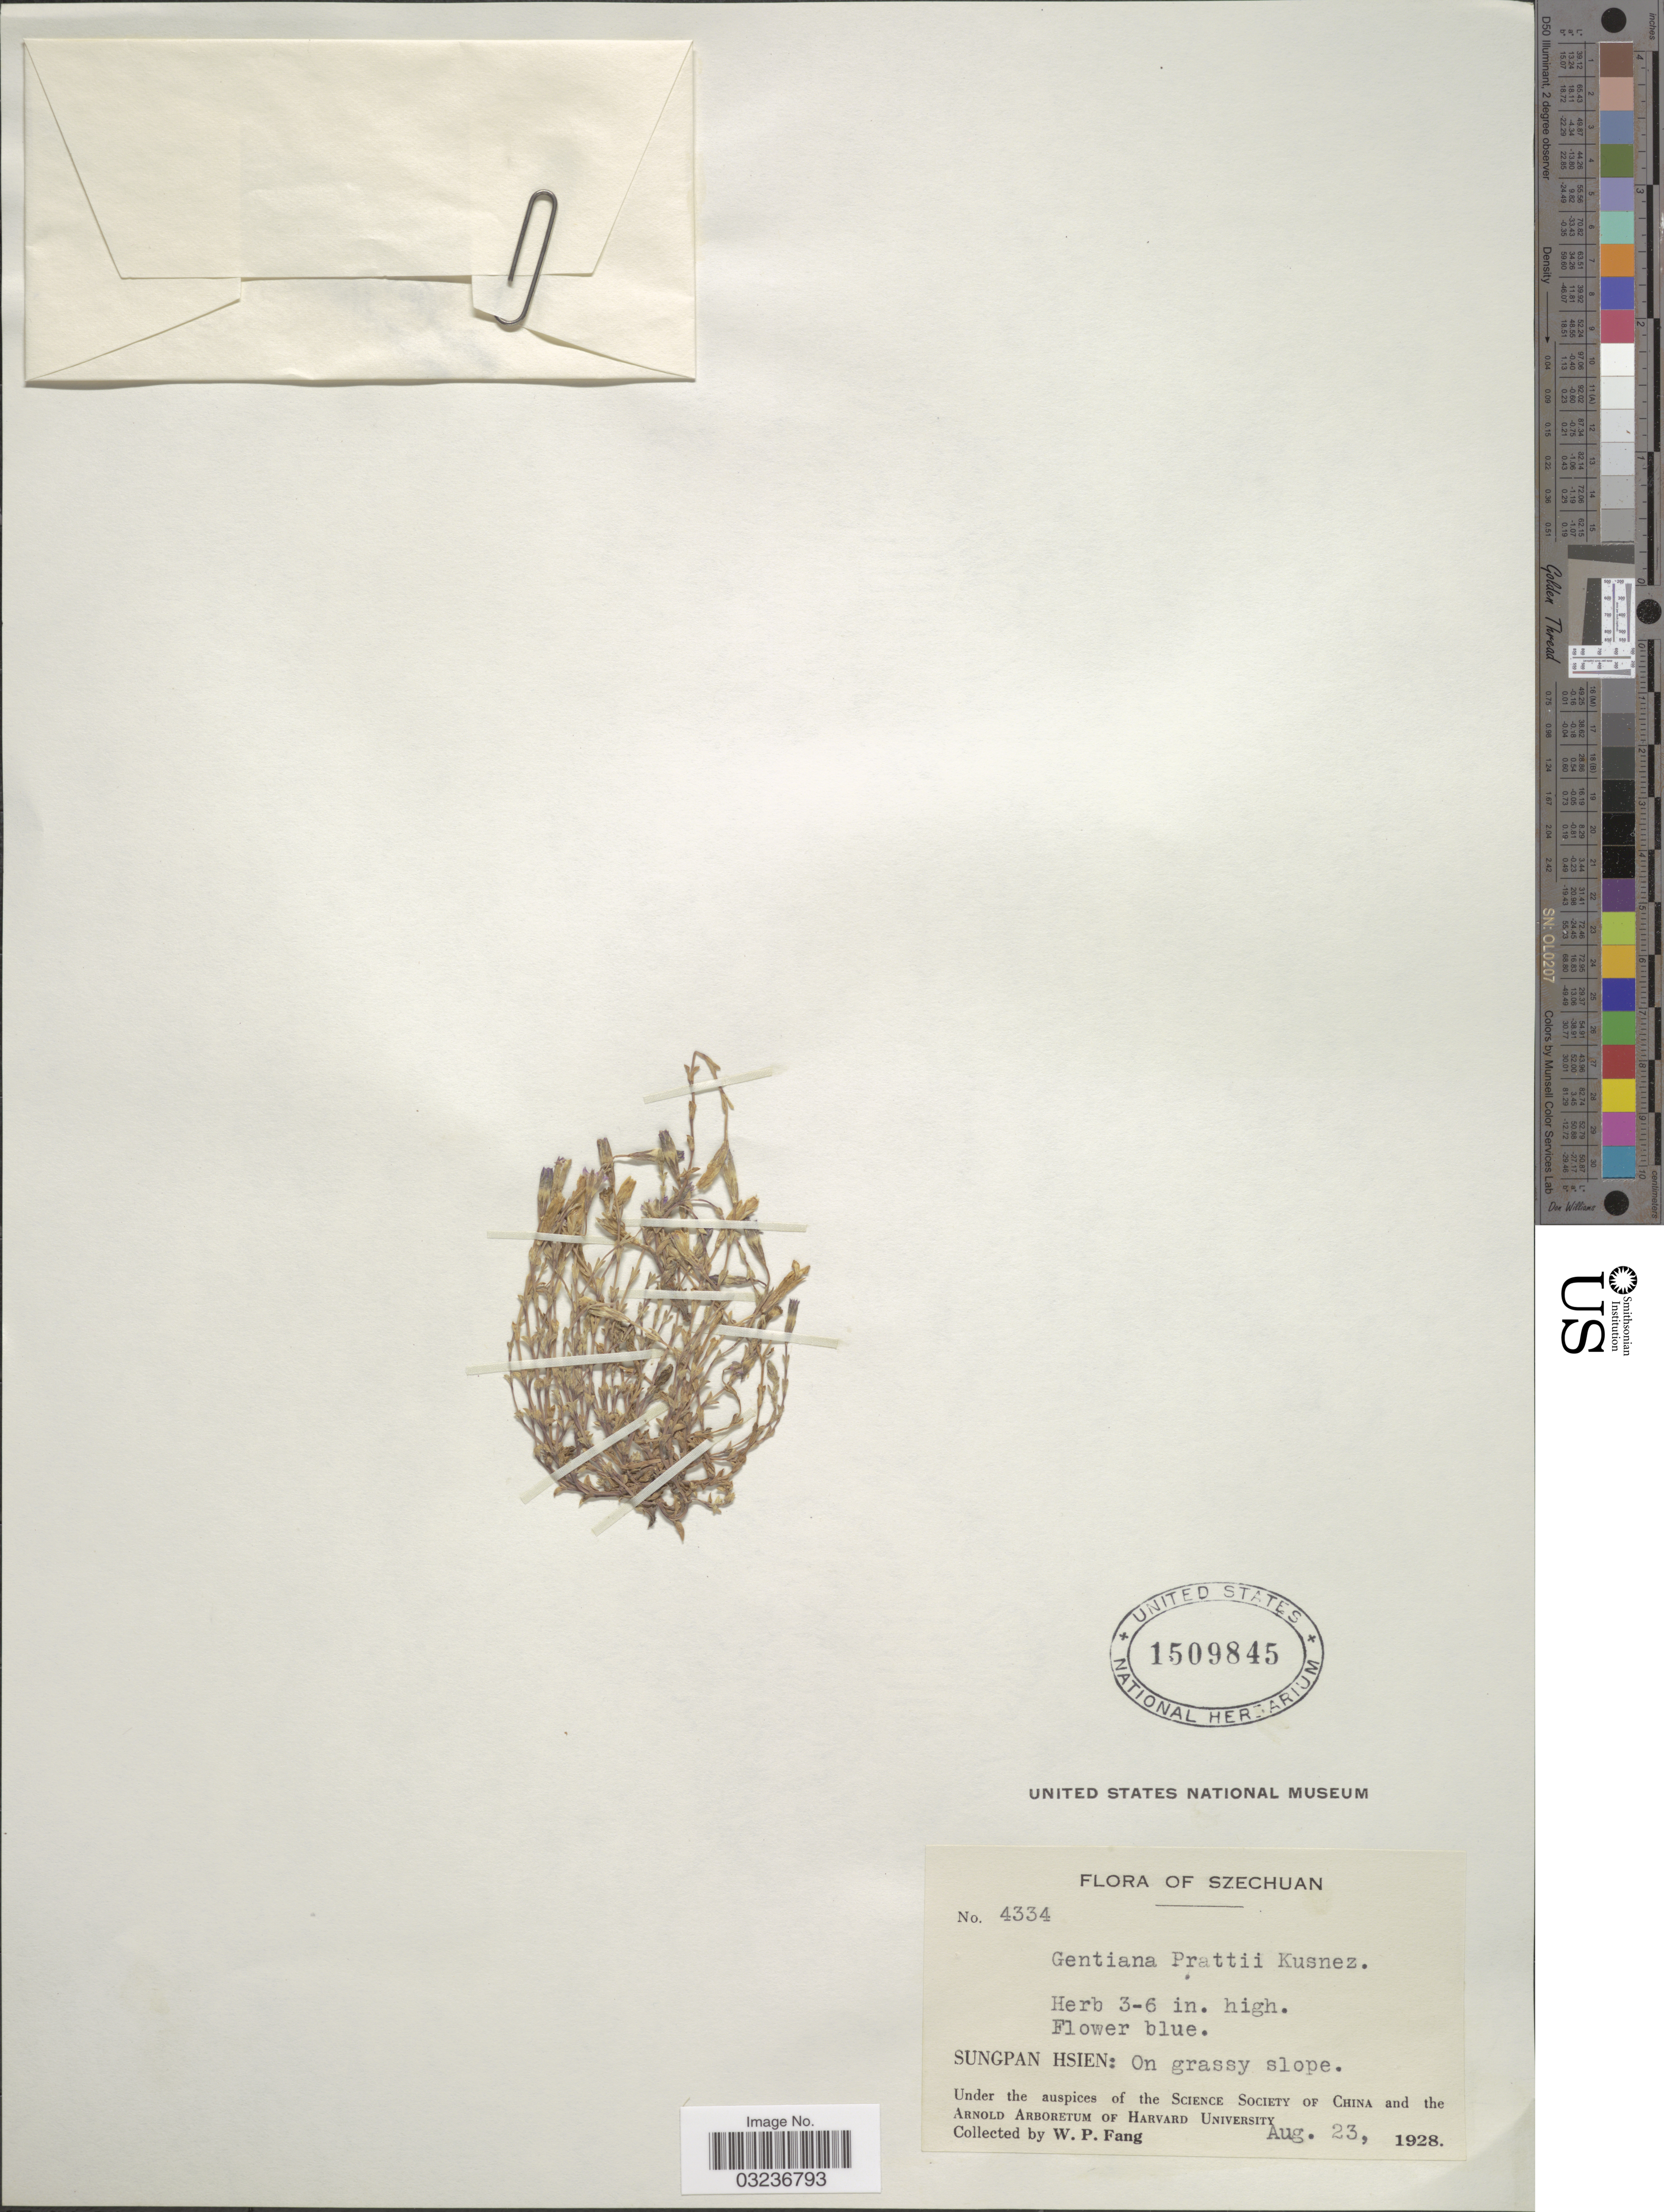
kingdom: Plantae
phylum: Tracheophyta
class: Magnoliopsida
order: Gentianales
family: Gentianaceae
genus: Gentiana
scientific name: Gentiana prattii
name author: Kusn.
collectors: W. P. Fang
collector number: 4334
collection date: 1928-08-23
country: China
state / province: Sichuan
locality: Szechuan, Sungpan Hsien: On grassy slope.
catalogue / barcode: US 1509845